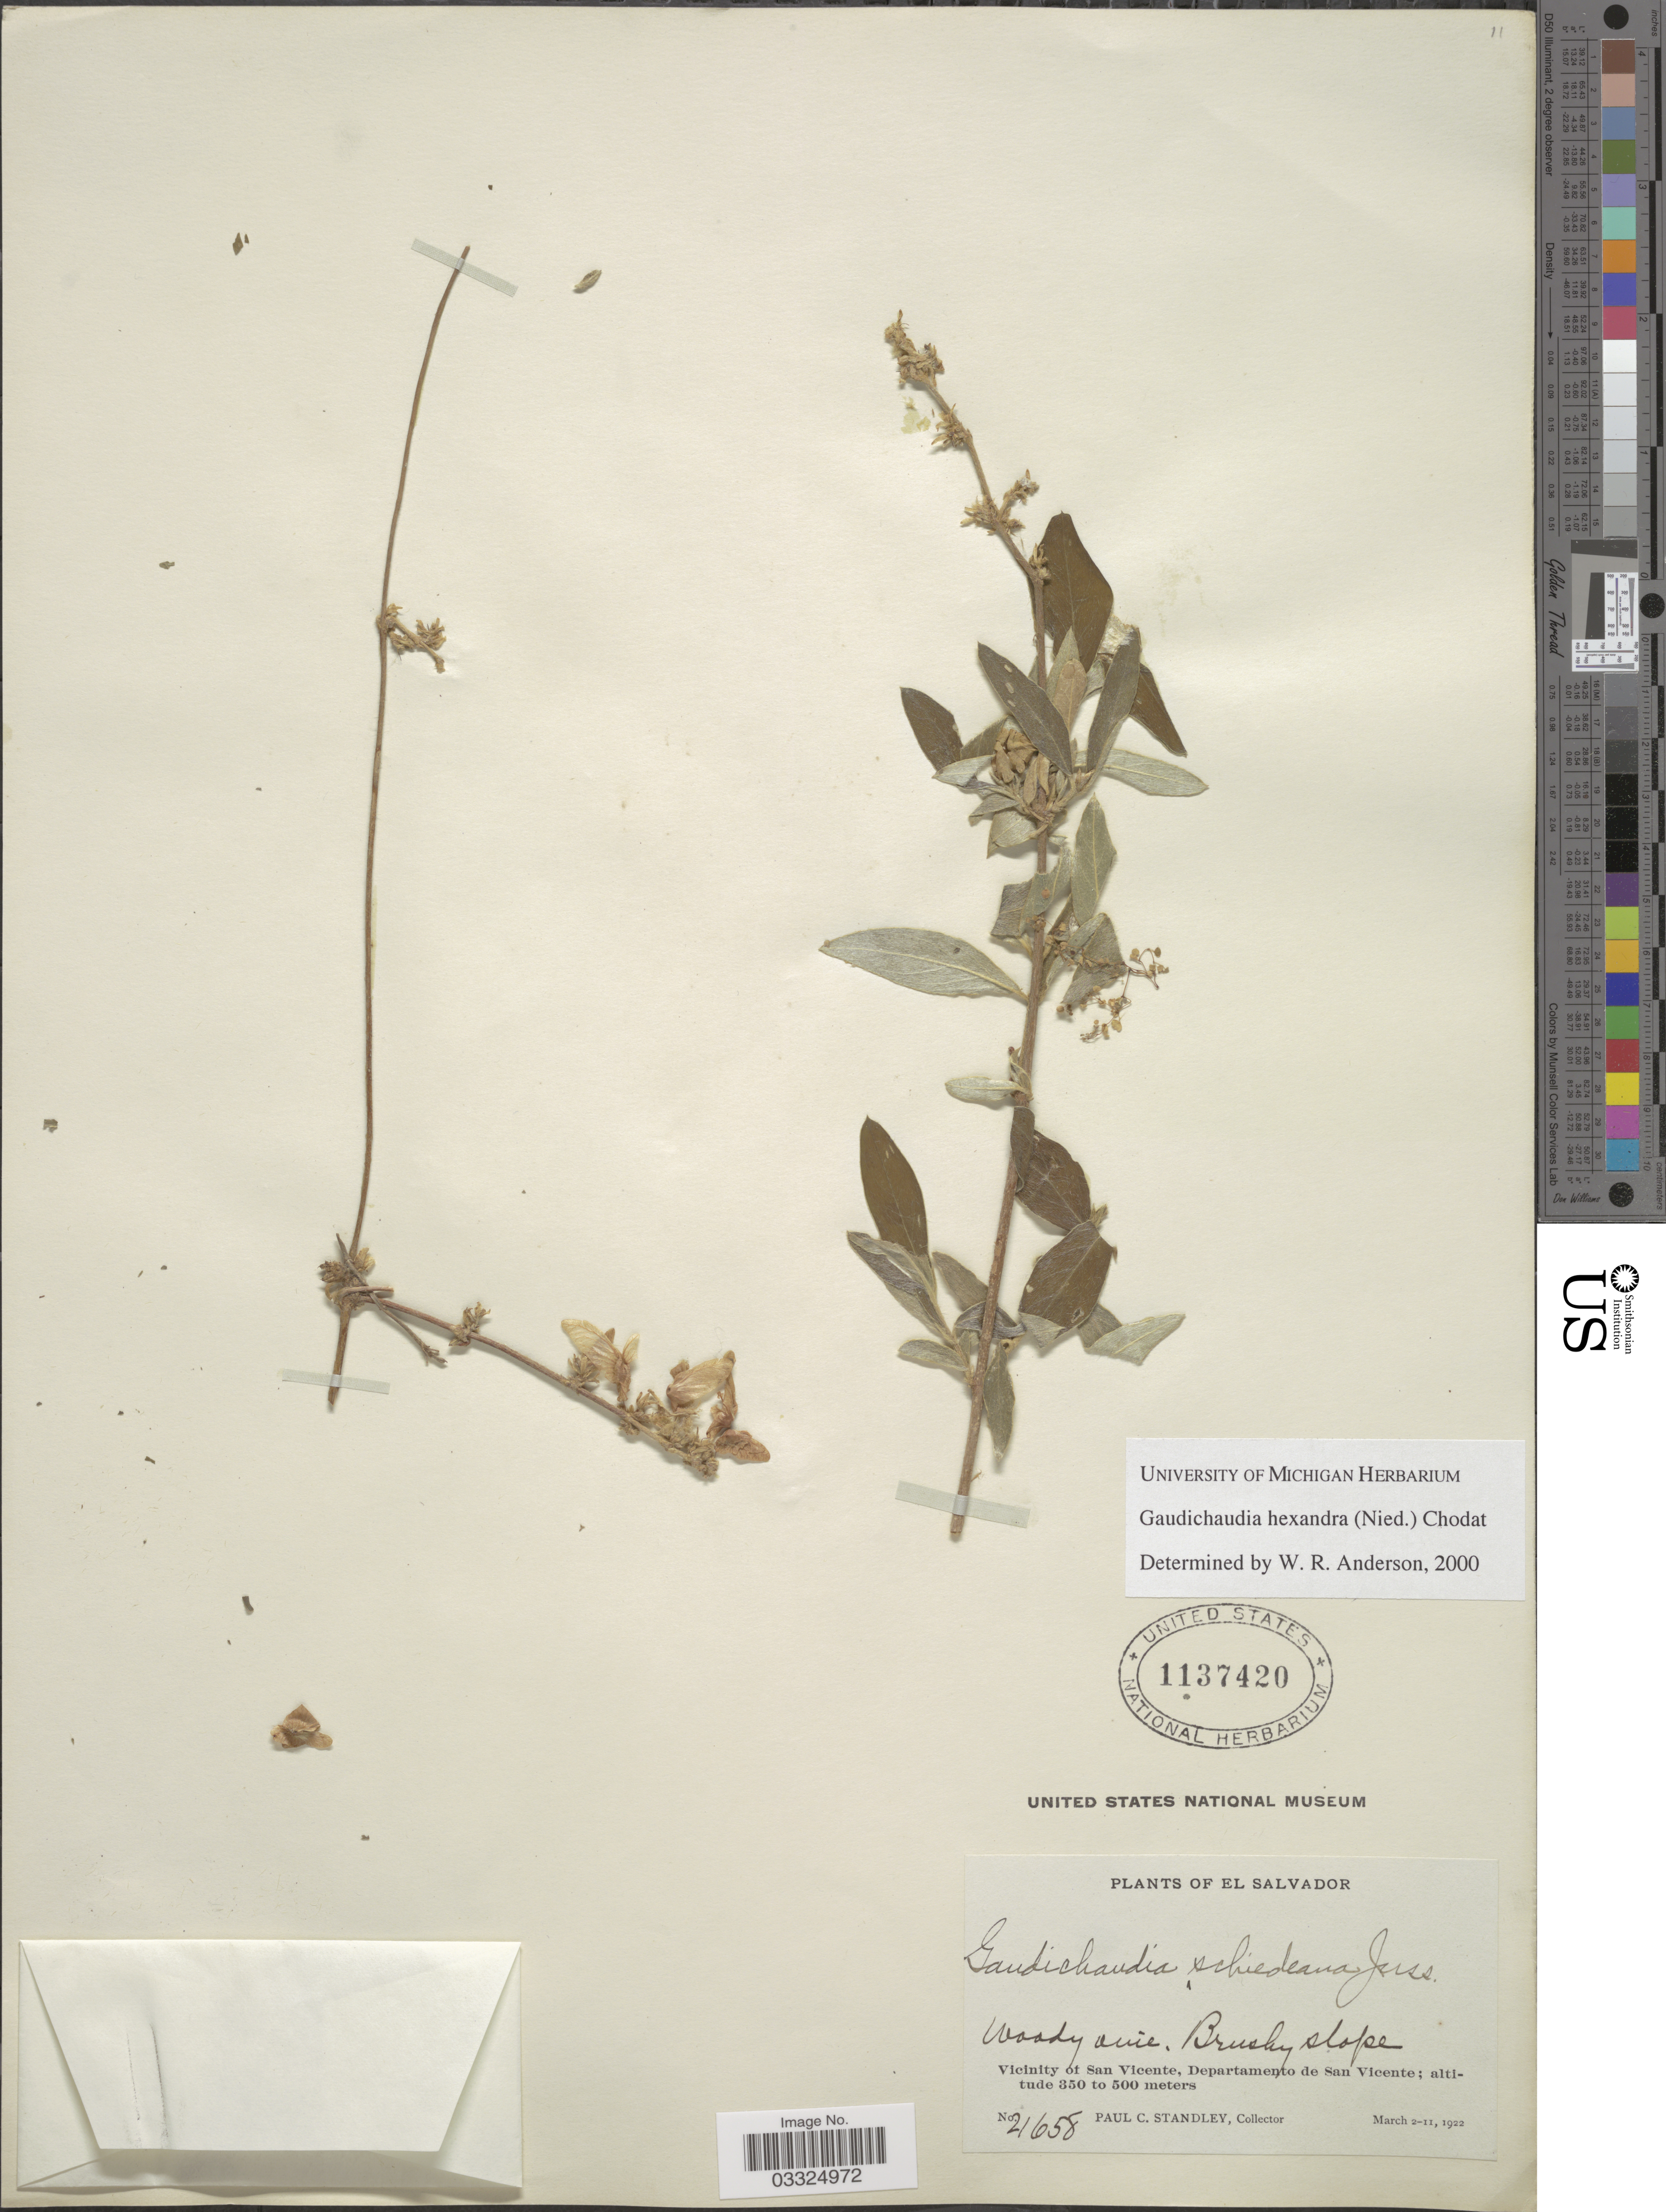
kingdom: Plantae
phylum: Tracheophyta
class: Magnoliopsida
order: Malpighiales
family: Malpighiaceae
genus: Gaudichaudia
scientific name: Gaudichaudia hexandra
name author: (Nied.) Chodat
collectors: P. C. Standley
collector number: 21658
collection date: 1922-03-02/1922-03-11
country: El Salvador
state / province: San Vincente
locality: Vicinity of San Vicente, Departamento de San Vicente.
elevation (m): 350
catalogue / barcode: US 1137420